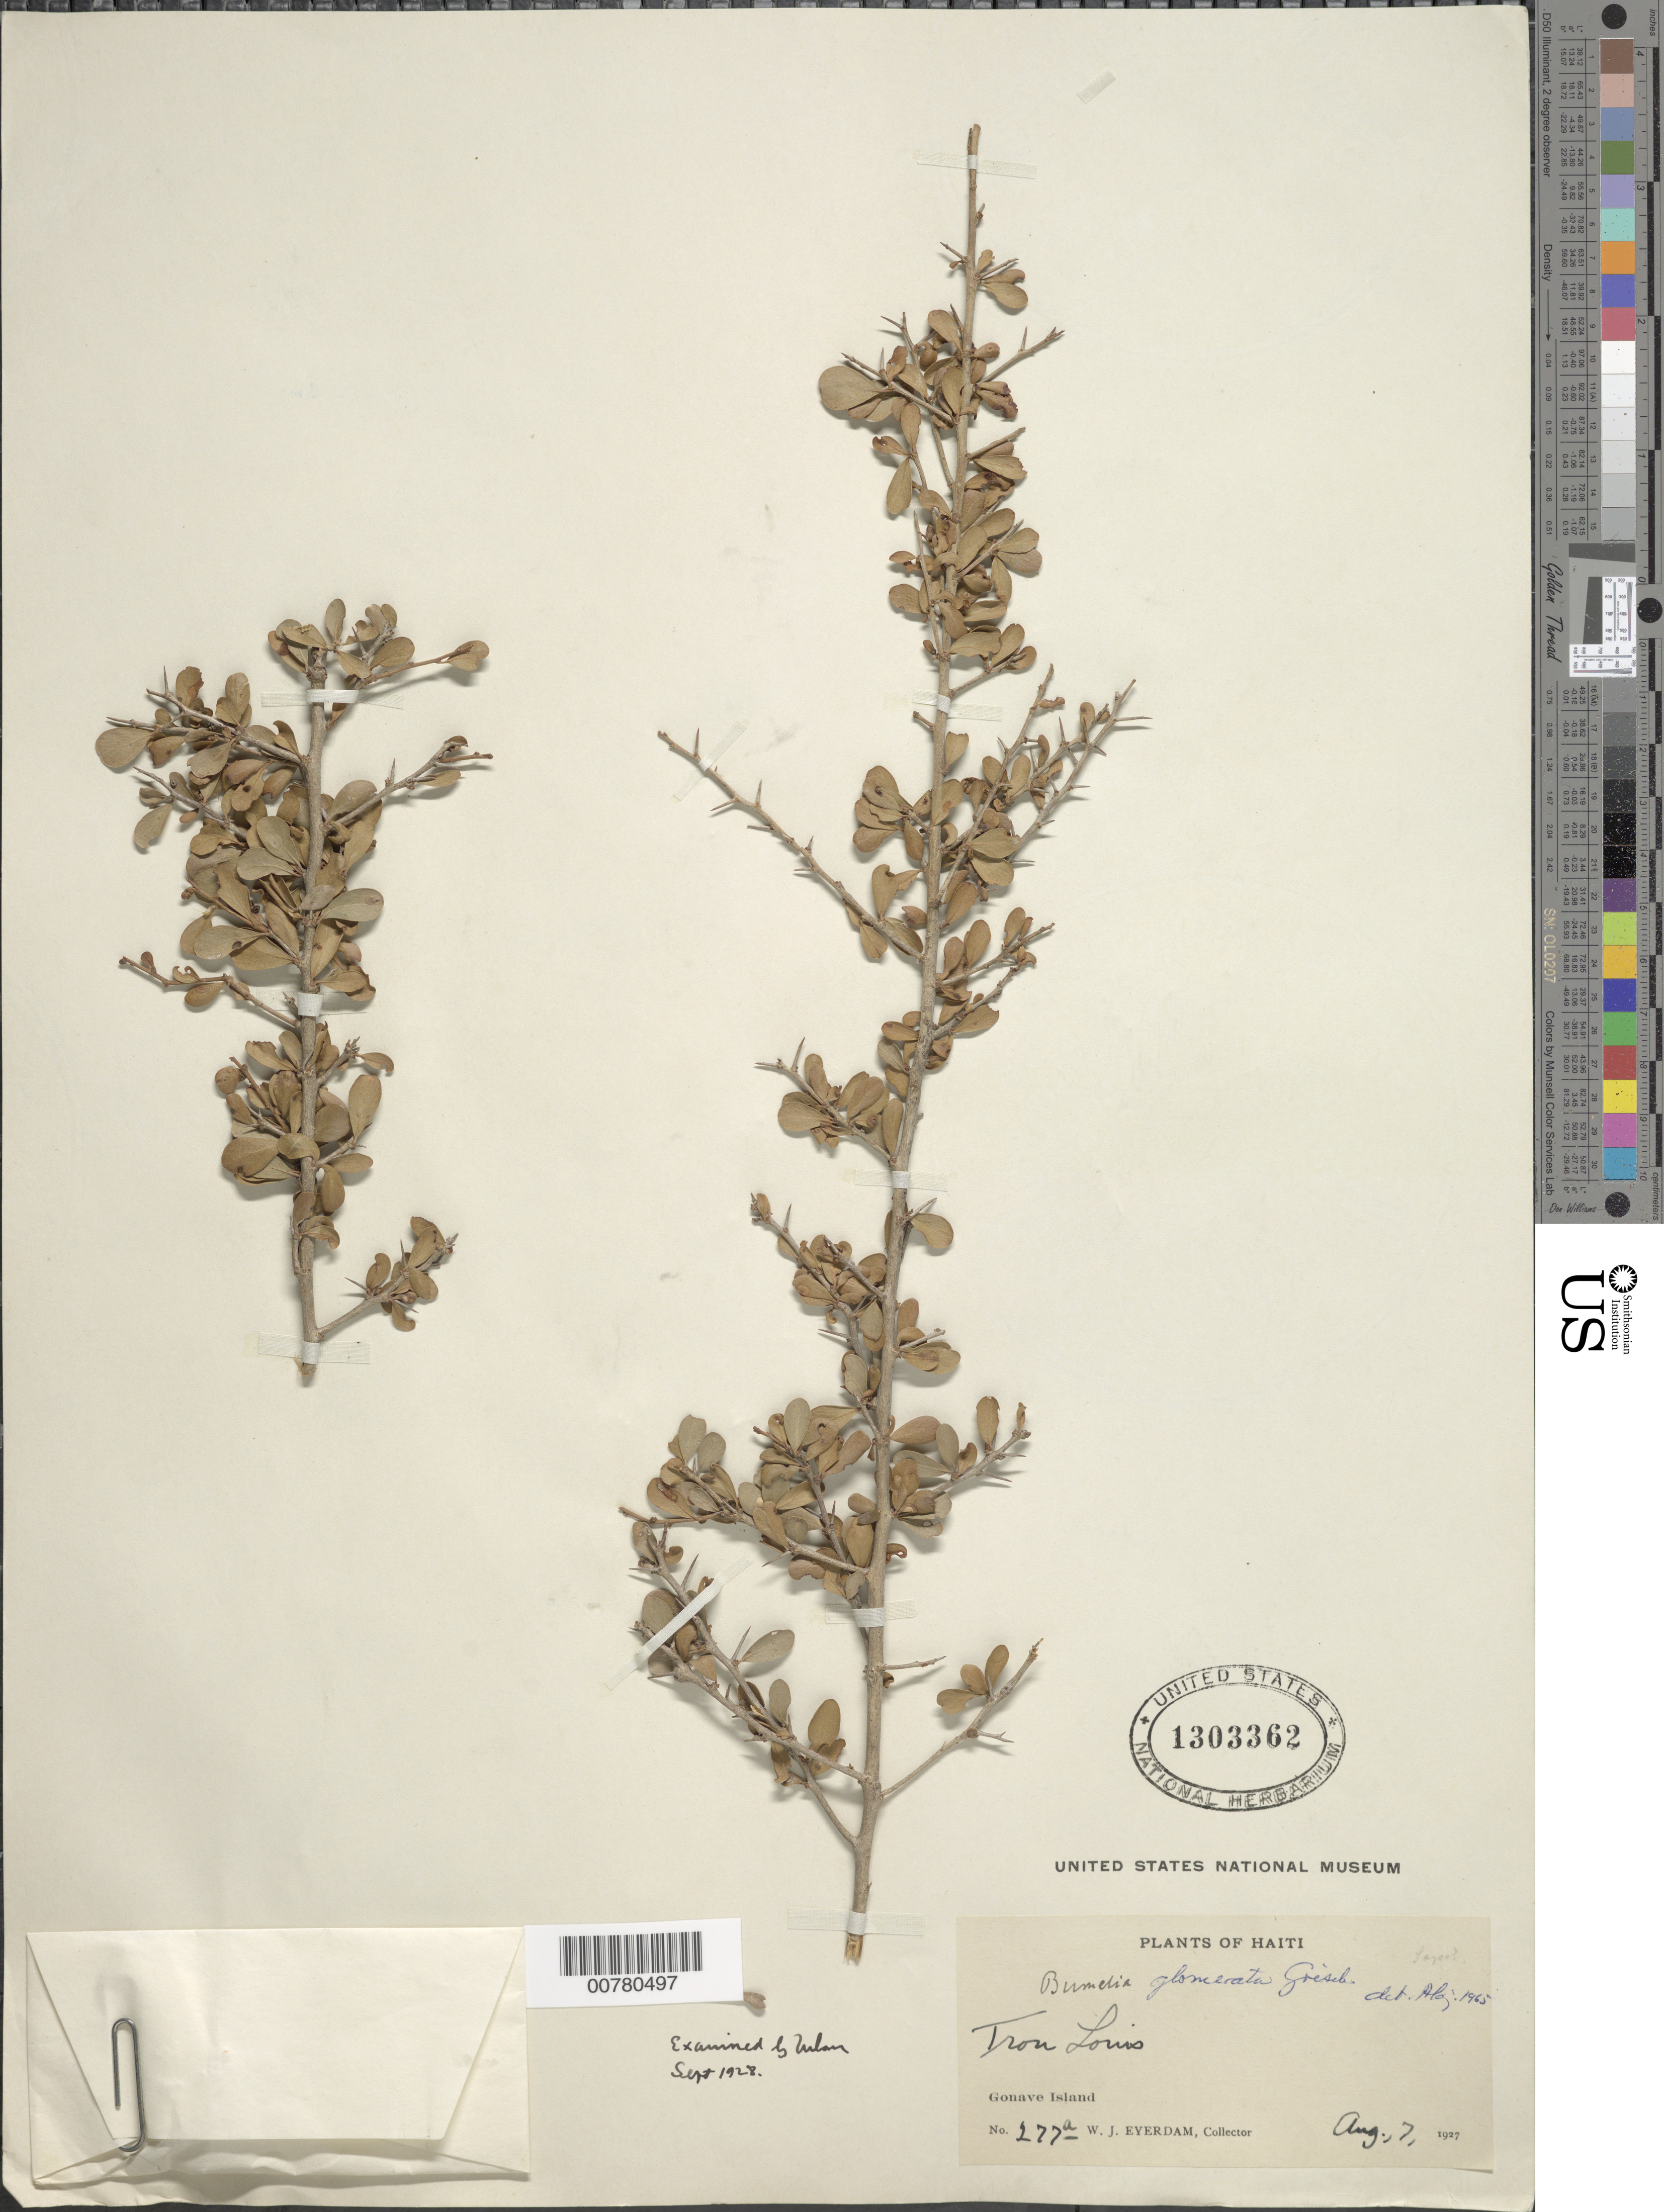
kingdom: Plantae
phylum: Tracheophyta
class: Magnoliopsida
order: Ericales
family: Sapotaceae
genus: Sideroxylon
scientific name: Sideroxylon horridum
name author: (Griseb.) T.D. Penn.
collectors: W. J. Eyerdam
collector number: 277a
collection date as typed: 07 Aug 1927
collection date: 1927-08-07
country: Haiti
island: Hispaniola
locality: Gonave Island, Trou Louis.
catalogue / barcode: US 1303362